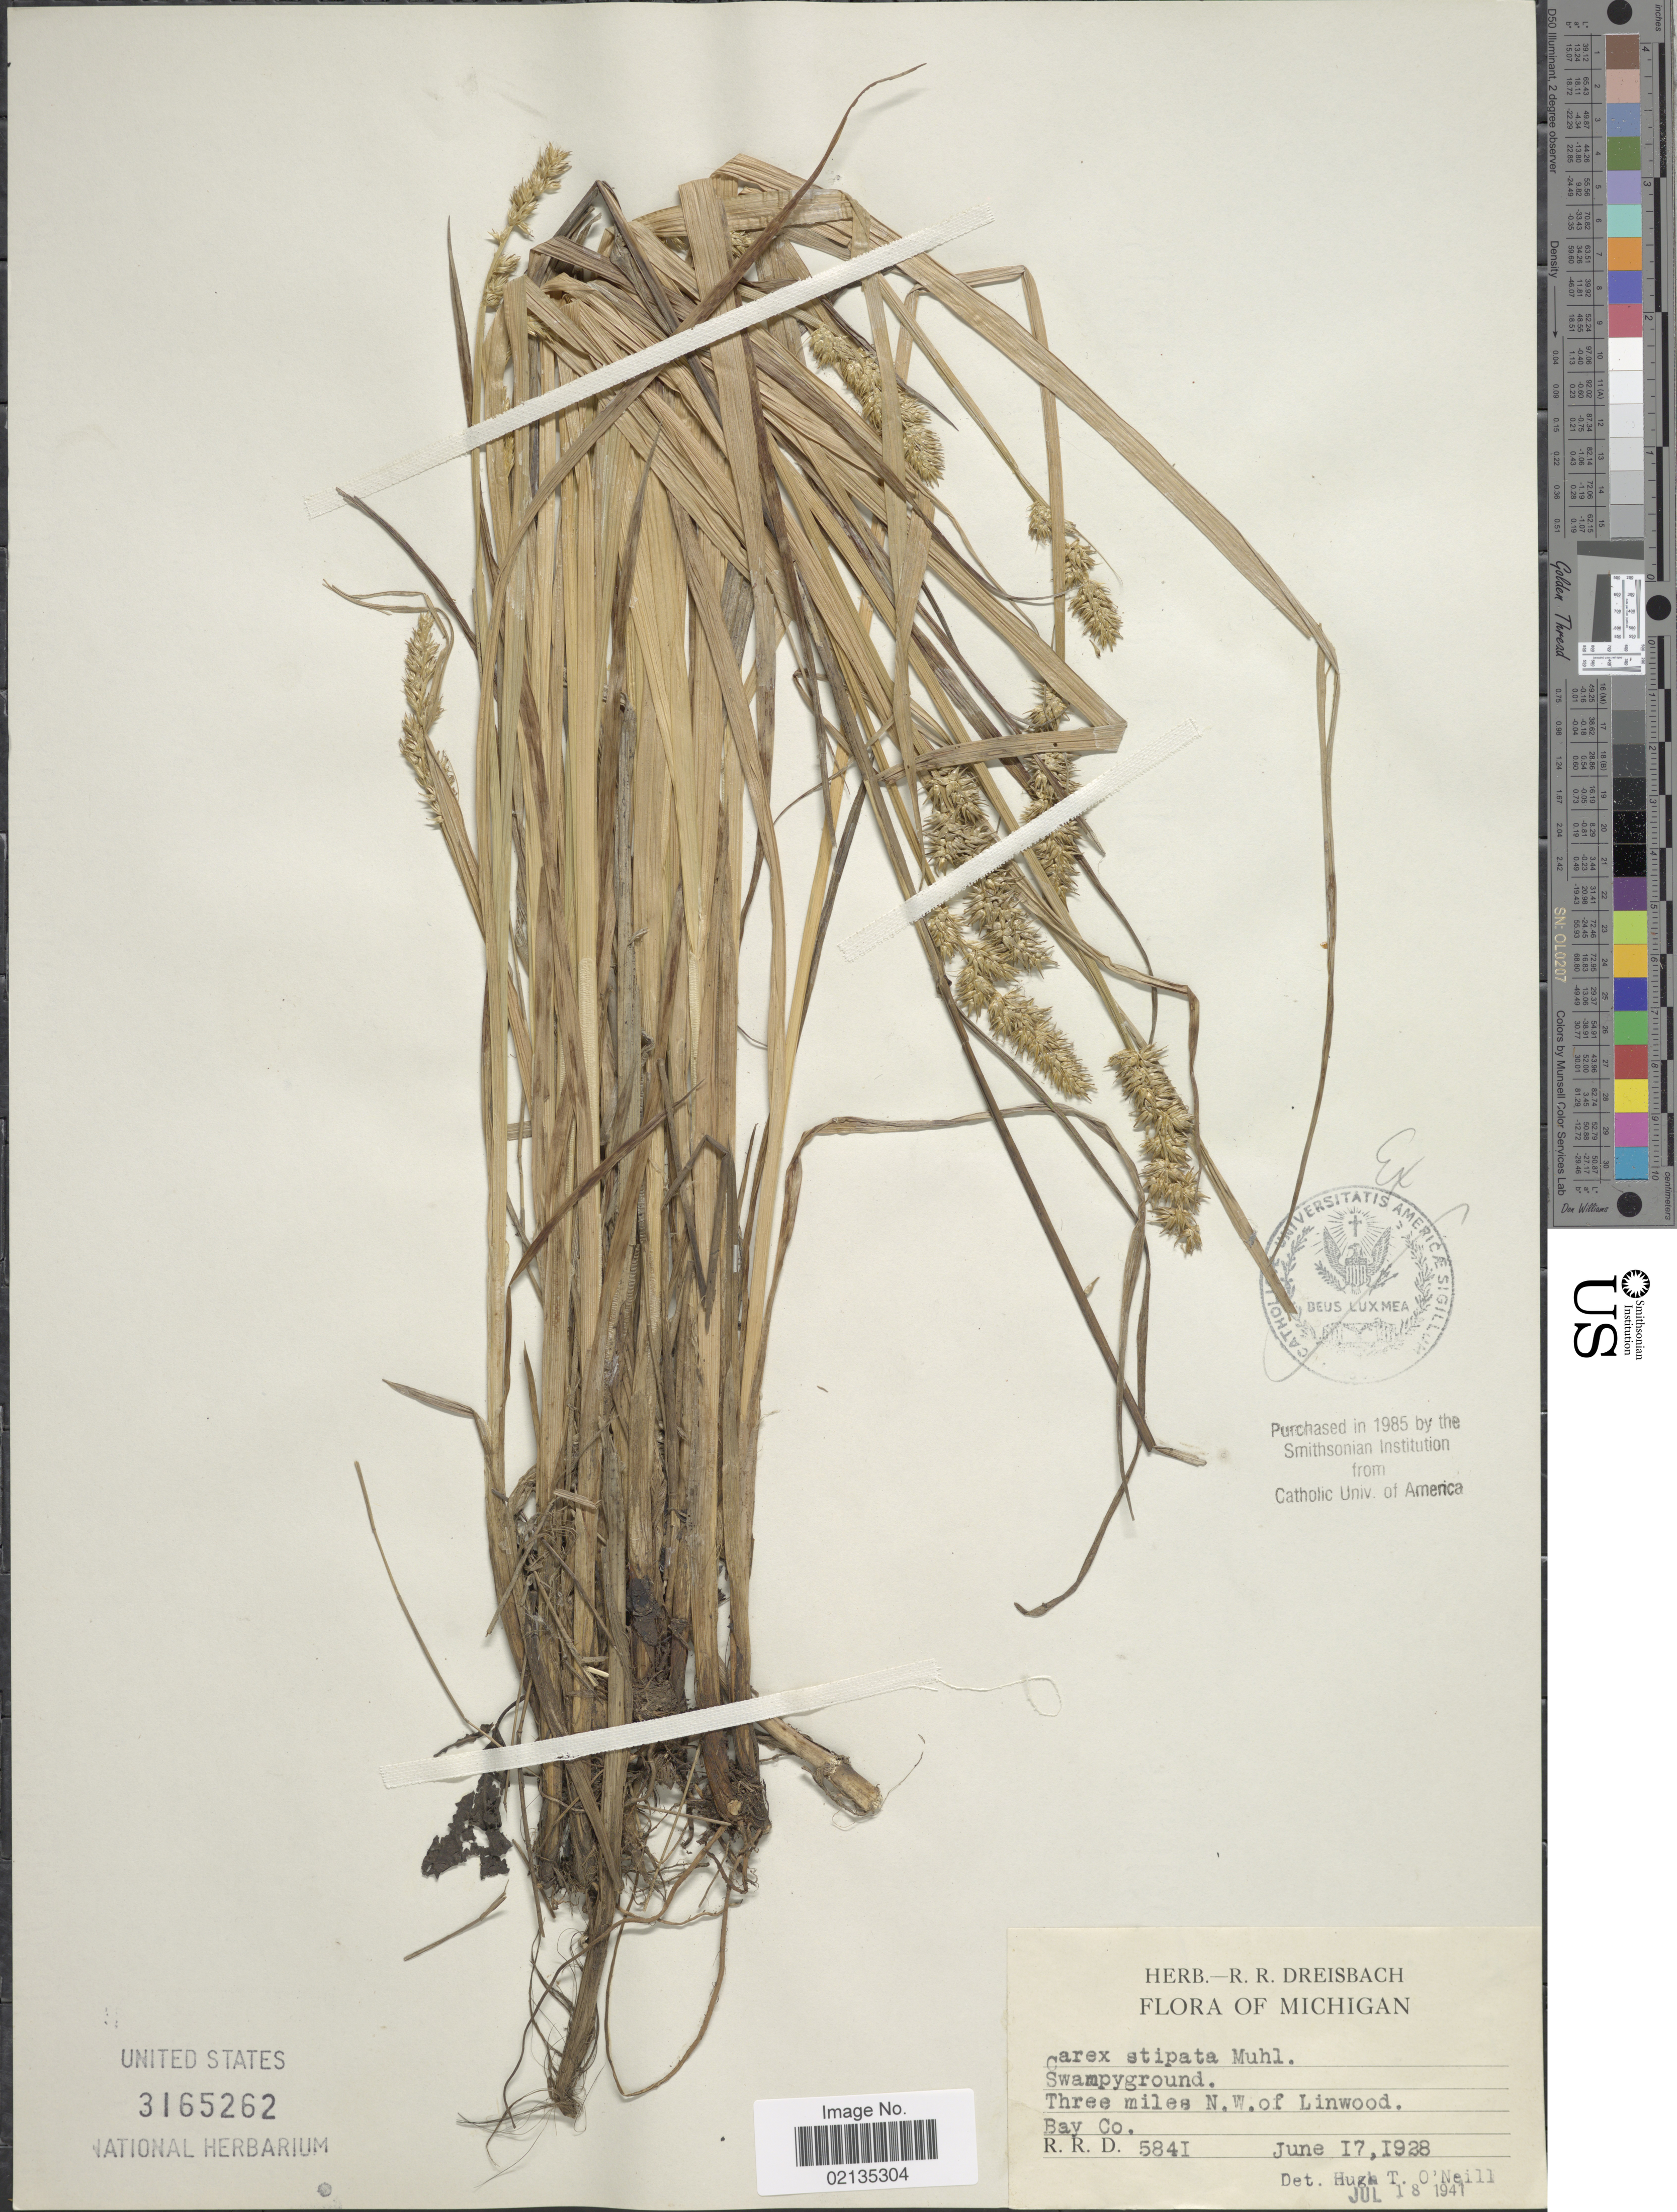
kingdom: Plantae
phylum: Tracheophyta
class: Liliopsida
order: Poales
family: Cyperaceae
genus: Carex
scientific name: Carex stipata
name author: Muhl. ex Willd.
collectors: R. Dreisbach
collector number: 5841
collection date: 1928-06-17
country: United States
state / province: Michigan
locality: Swampyground, three miles N.W. of Linwood, Bay Co.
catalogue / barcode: US 3165262